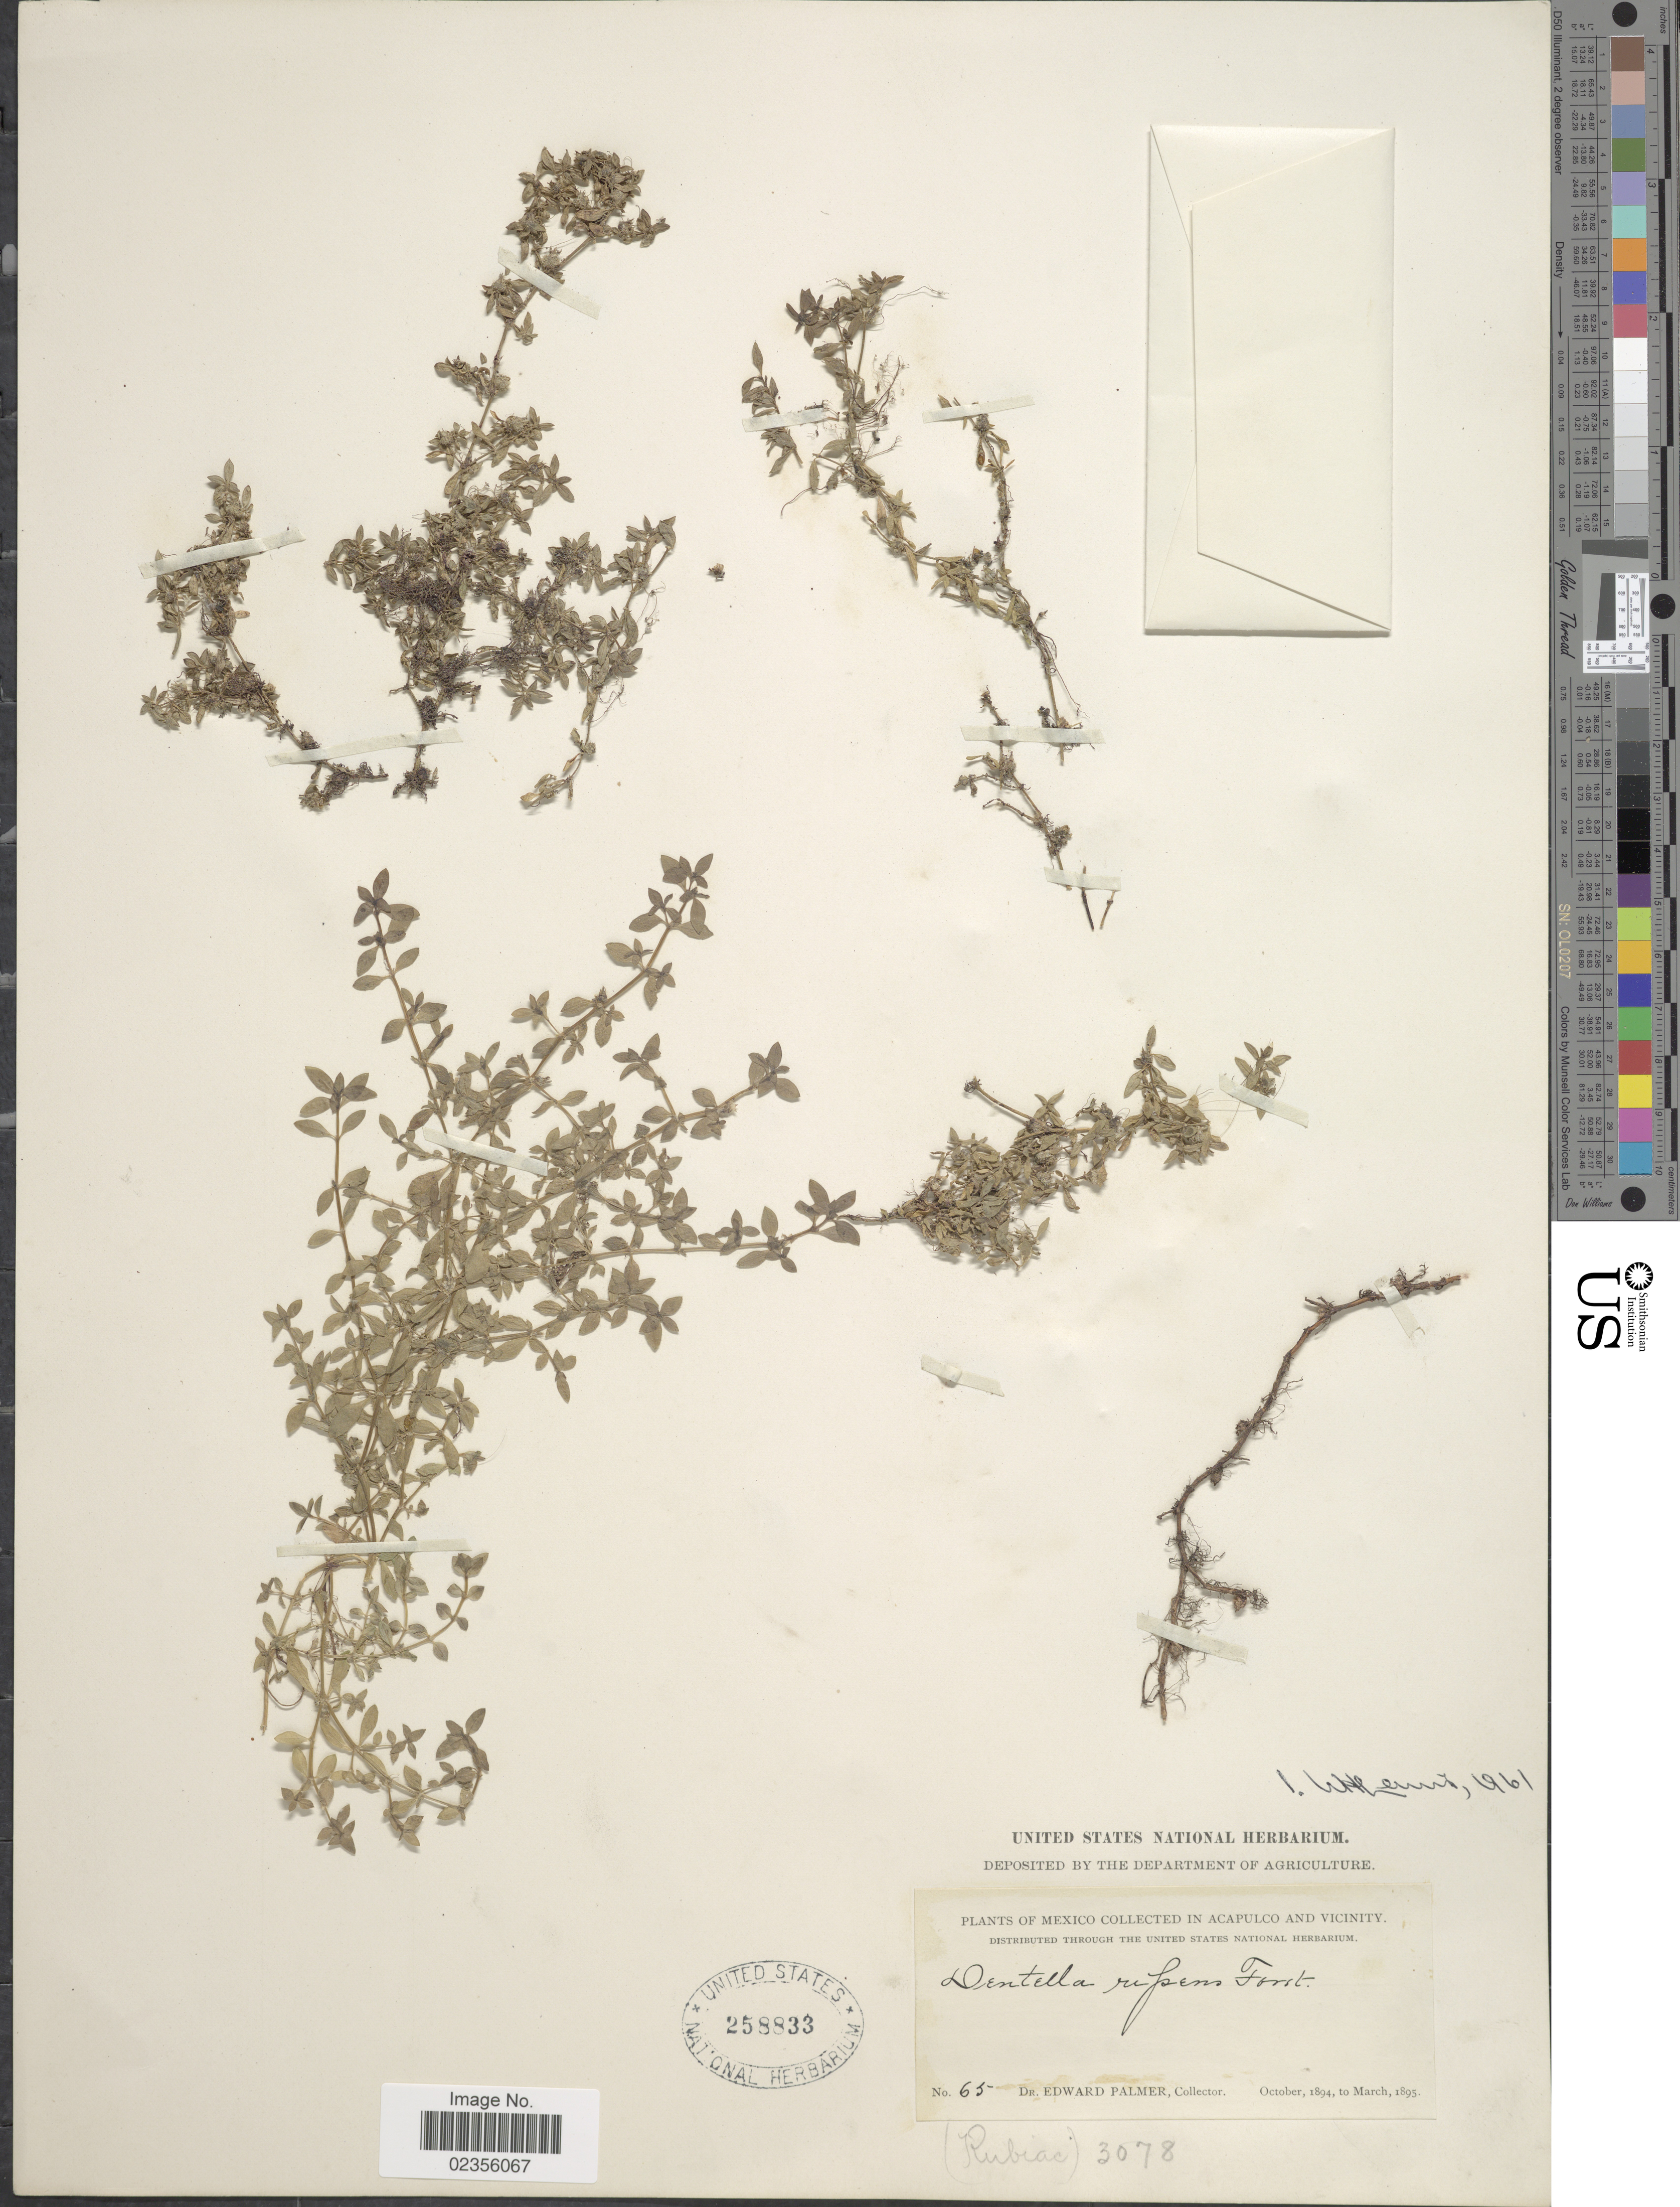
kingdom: Plantae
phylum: Tracheophyta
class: Magnoliopsida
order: Gentianales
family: Rubiaceae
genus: Dentella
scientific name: Dentella repens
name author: J.R. Forst. & G. Forst.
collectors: E. Palmer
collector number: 65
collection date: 1894-10/1895-03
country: Mexico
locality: Acapulco and vicinity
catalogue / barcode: US 258833